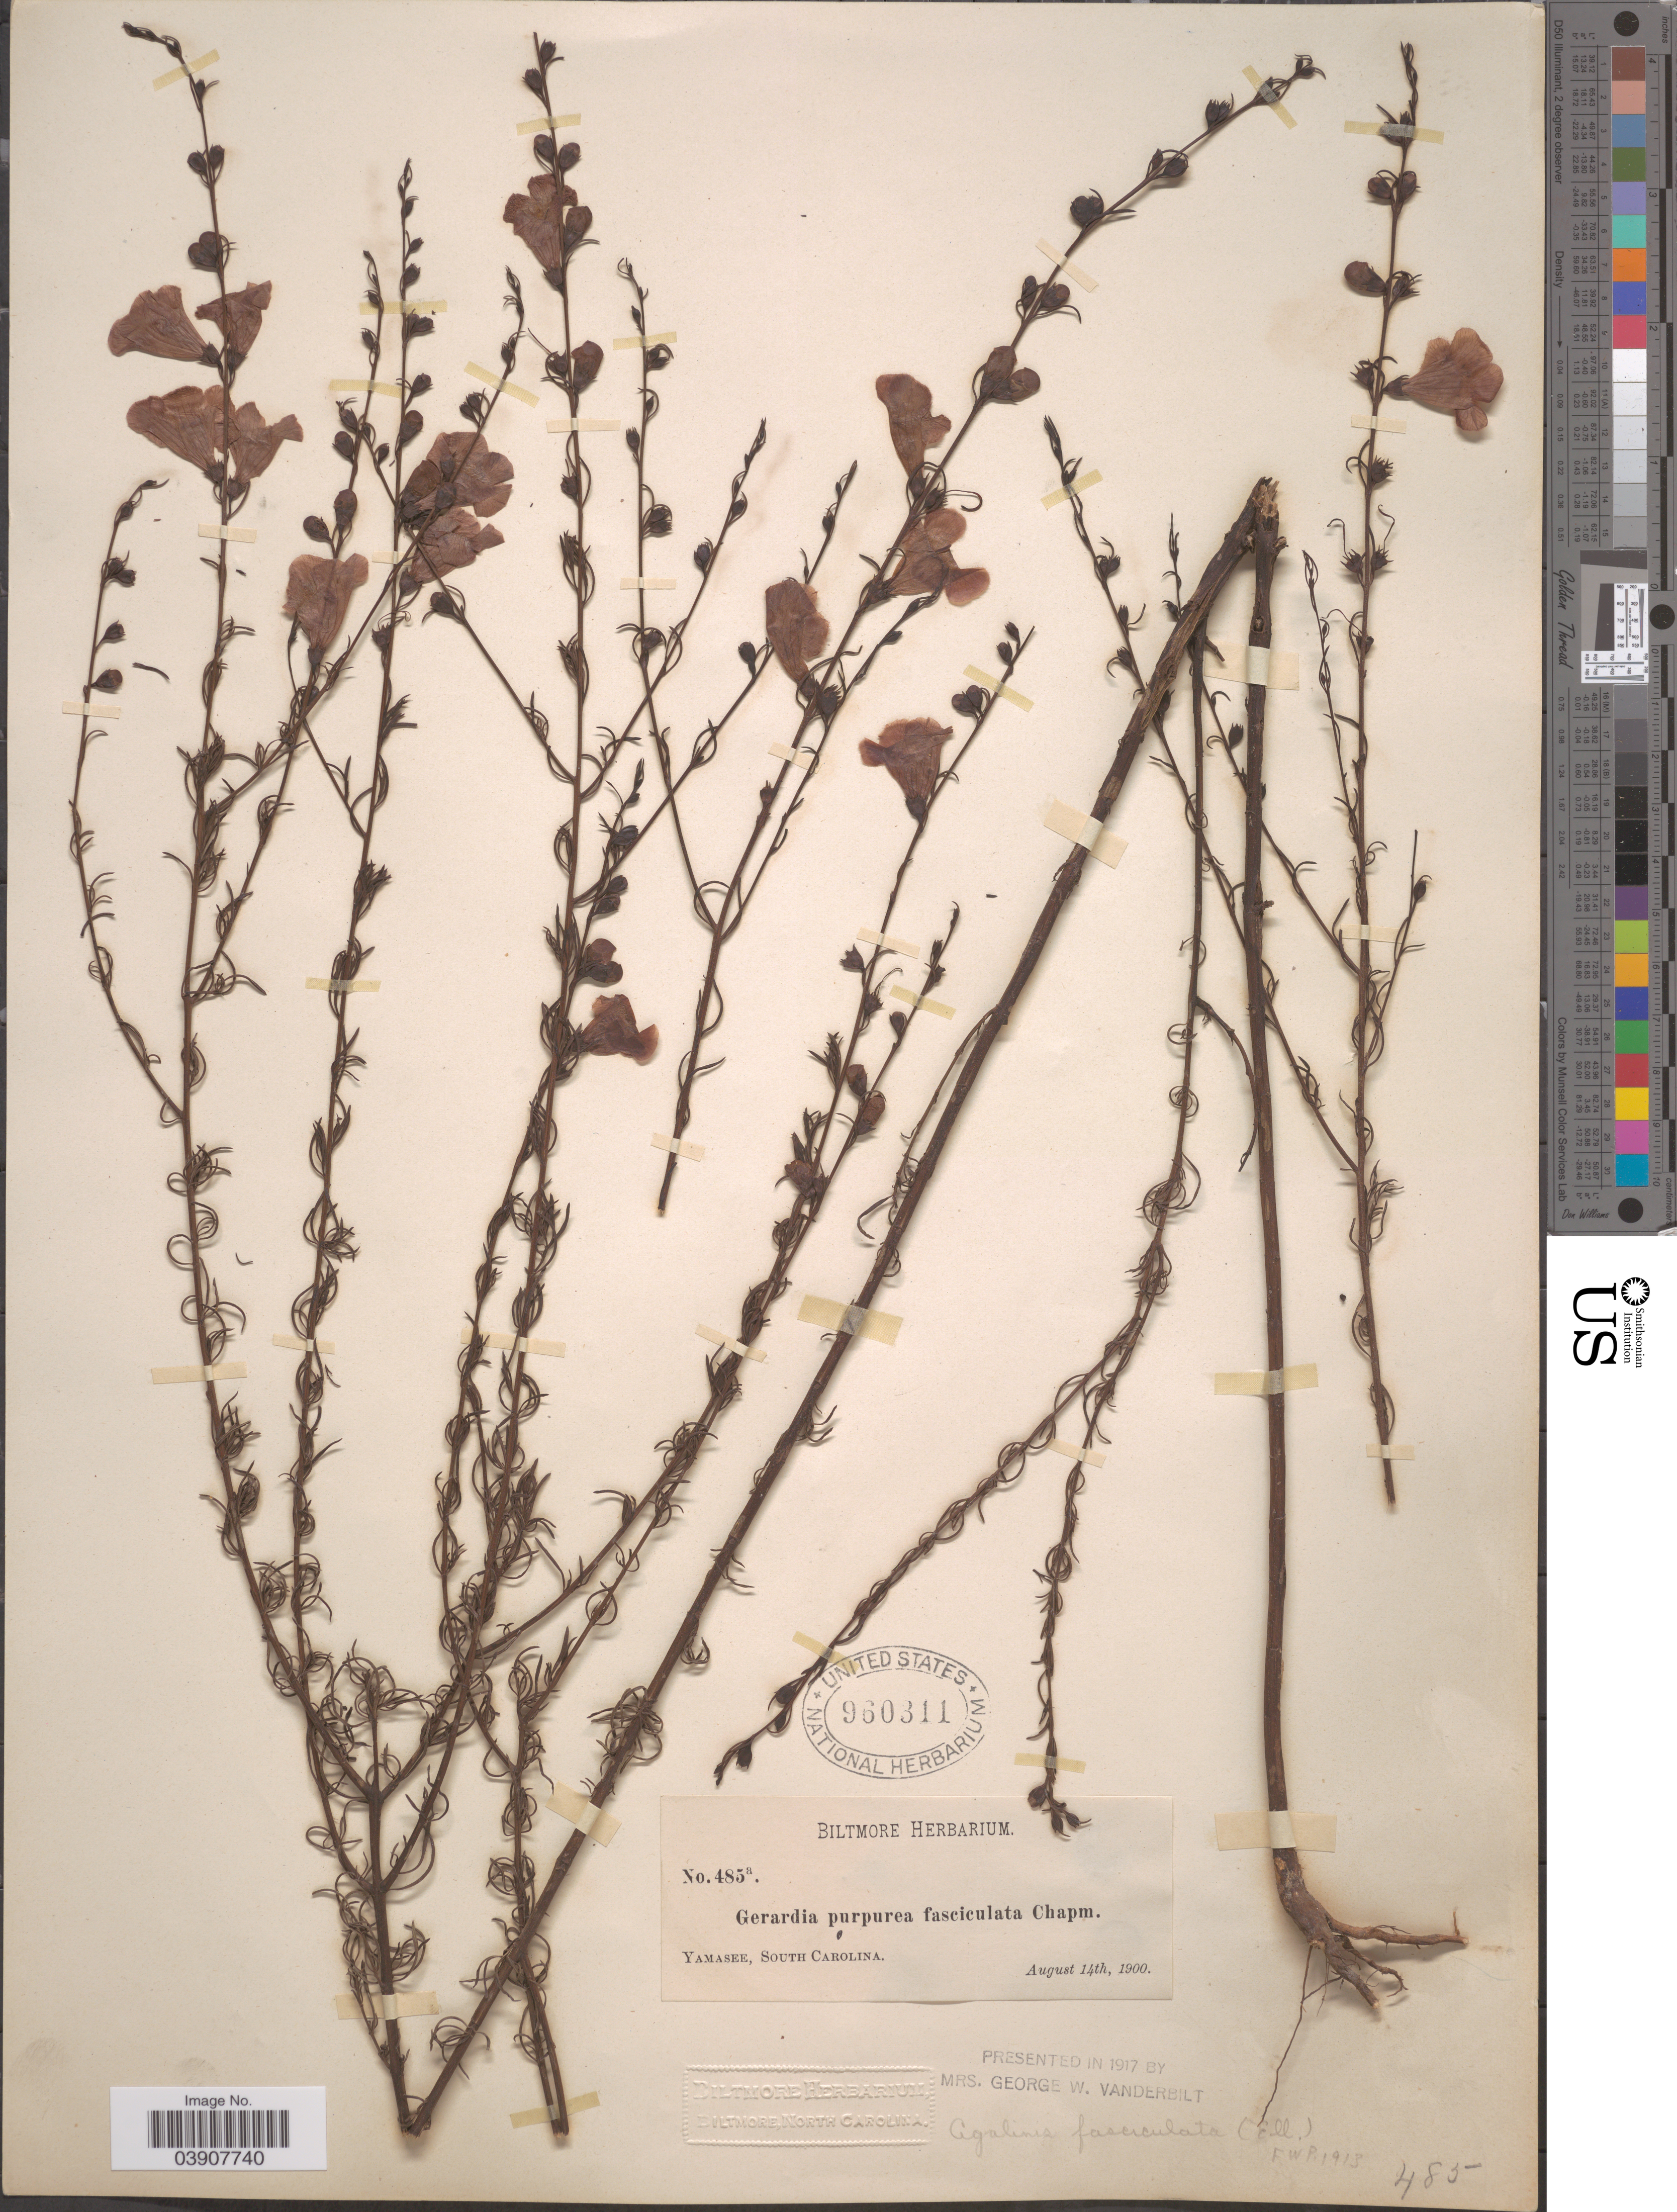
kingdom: Plantae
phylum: Tracheophyta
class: Magnoliopsida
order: Lamiales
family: Orobanchaceae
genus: Agalinis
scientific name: Agalinis fasciculata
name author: (Elliott) Raf.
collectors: ex herb. Biltmore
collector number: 485a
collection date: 1900-08-14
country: United States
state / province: South Carolina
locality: Yamasee.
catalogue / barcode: US 960311